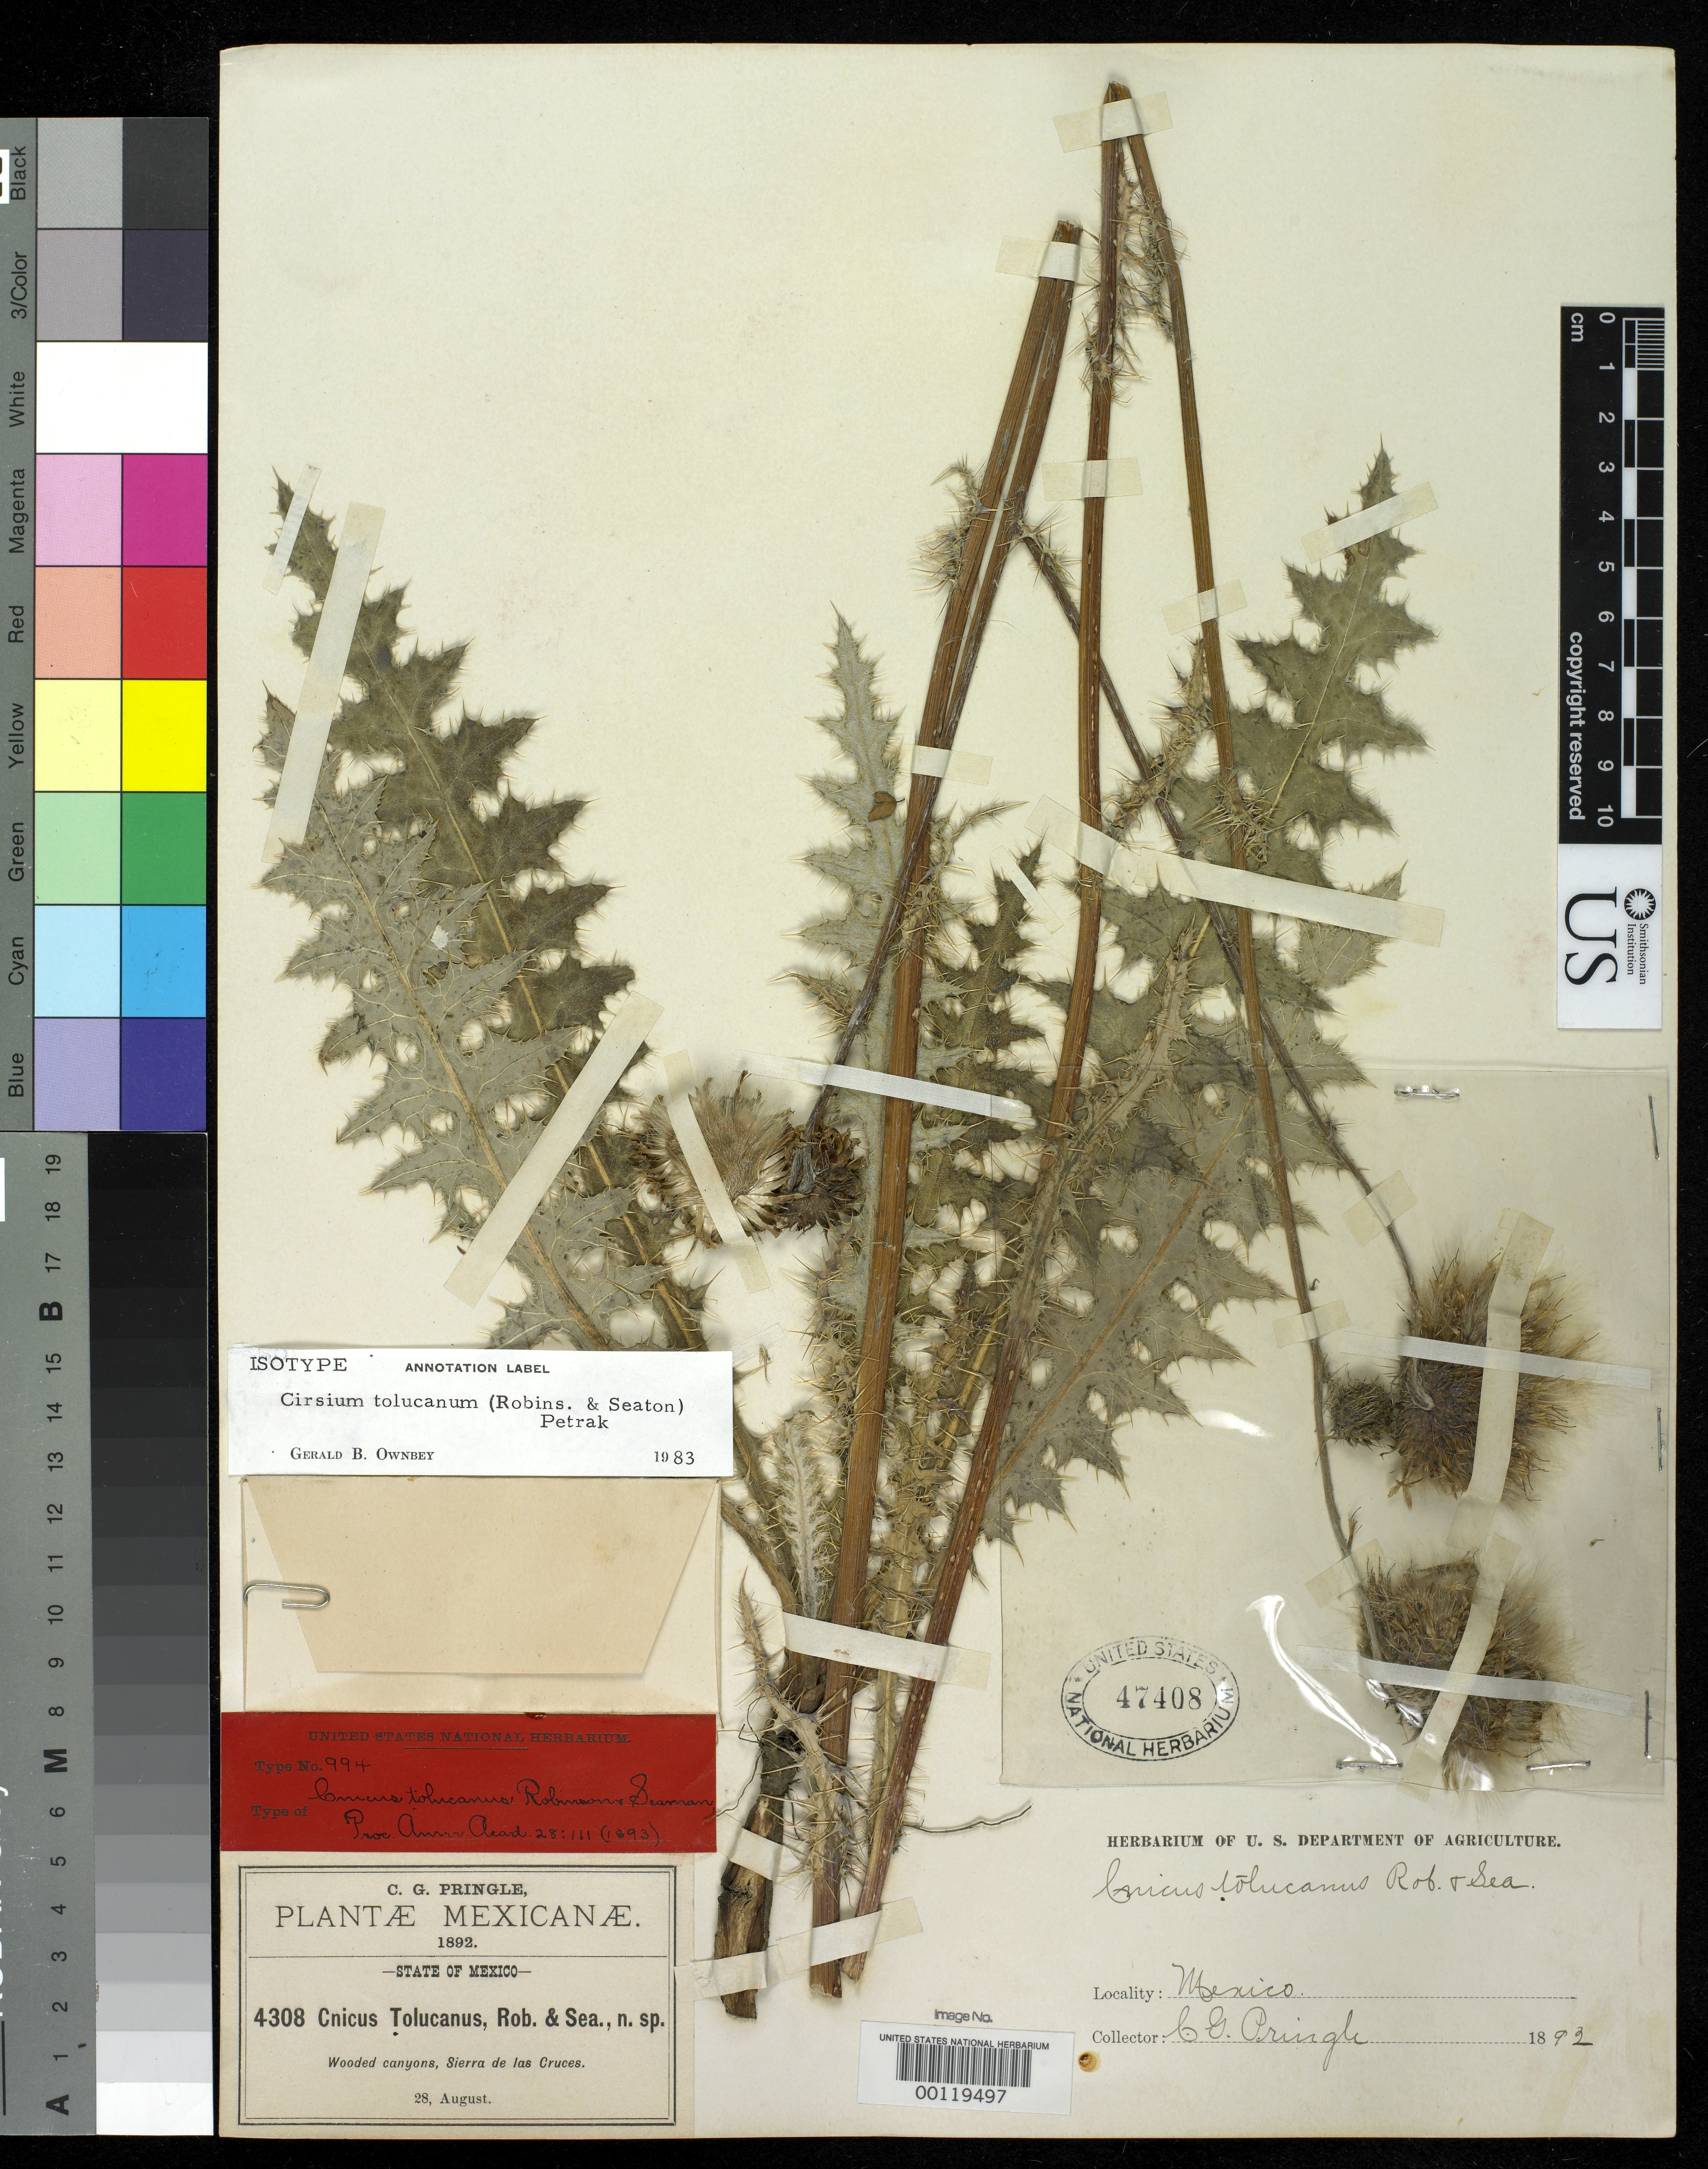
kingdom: Plantae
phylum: Tracheophyta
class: Magnoliopsida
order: Asterales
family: Asteraceae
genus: Cnicus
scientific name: Cnicus tolucanus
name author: B.L. Rob. & Seaton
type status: Isotype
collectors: C. G. Pringle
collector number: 4308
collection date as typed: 28 Aug 1892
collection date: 1892-08-28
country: Mexico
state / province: México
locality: Sierra de Las Cruces.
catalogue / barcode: US 47408